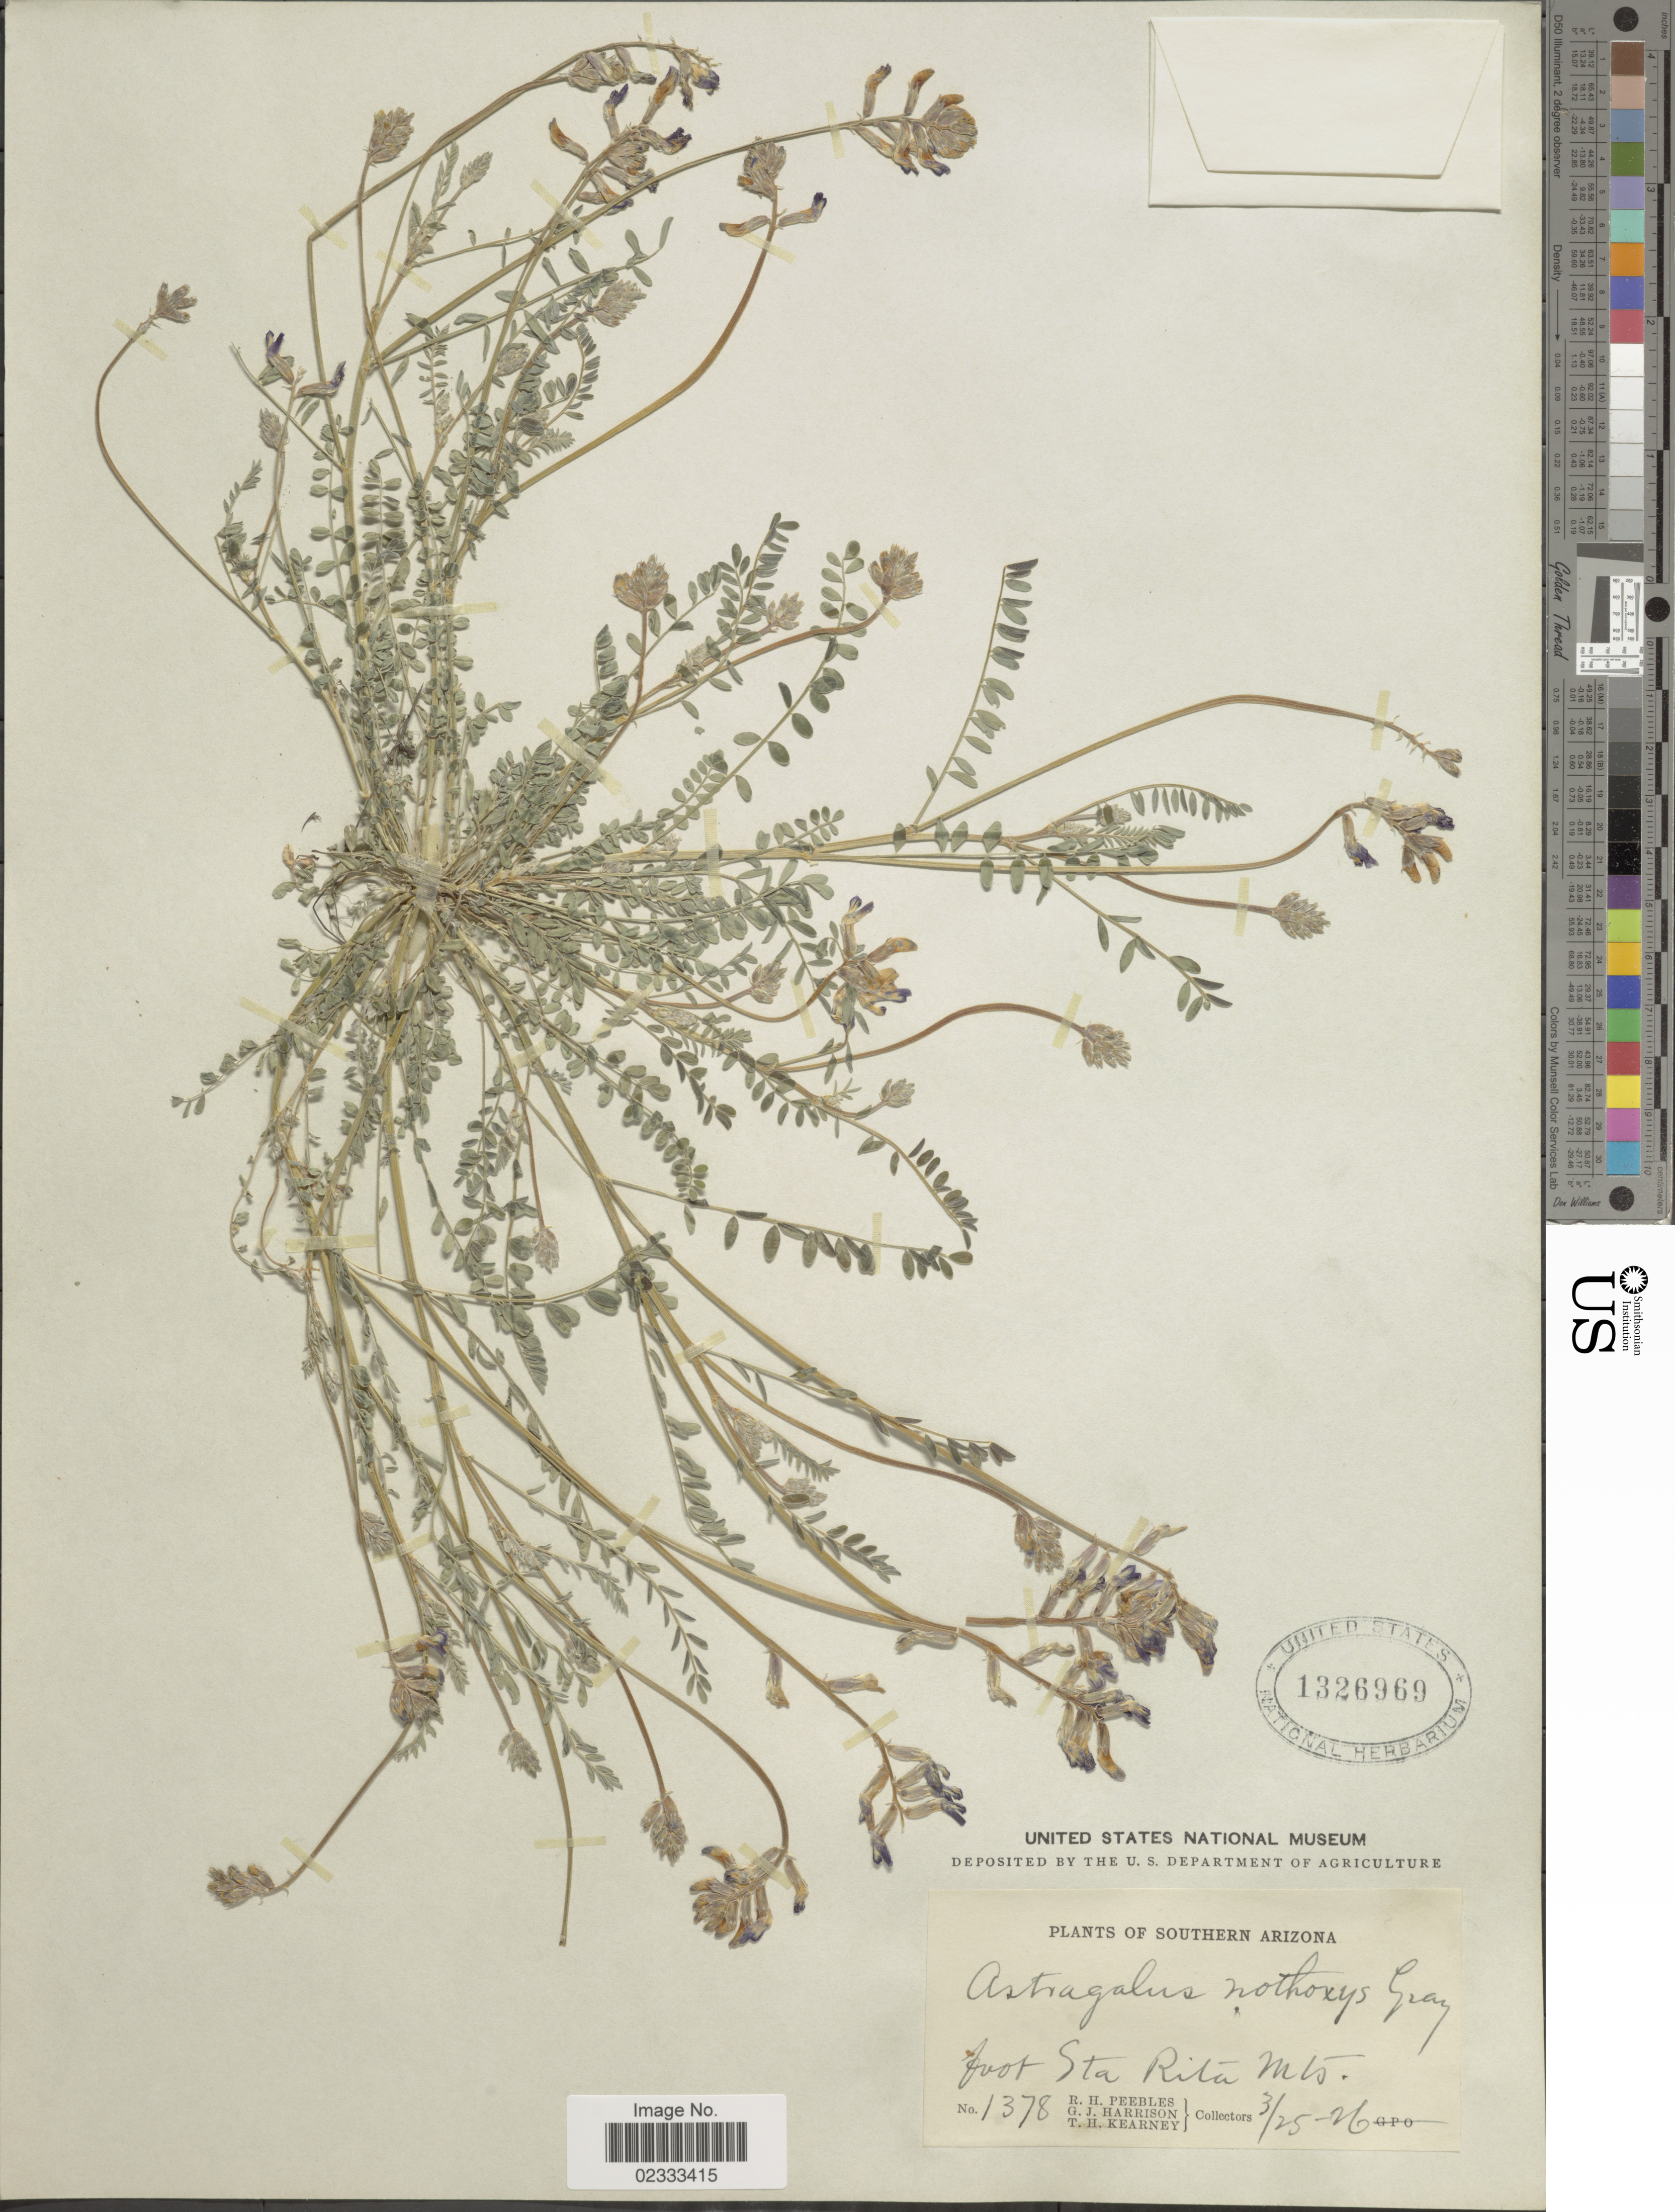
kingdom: Plantae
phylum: Tracheophyta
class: Magnoliopsida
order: Fabales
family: Fabaceae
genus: Astragalus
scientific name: Astragalus nothoxys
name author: A. Gray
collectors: R. H. Peebles, G. J. Harrison & T. H. Kearney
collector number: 1378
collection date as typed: Transcribed d/m/y: 25/3/26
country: United States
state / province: Arizona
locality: Southern Arizona, foot Sta Rita Mts.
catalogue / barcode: US 1326969